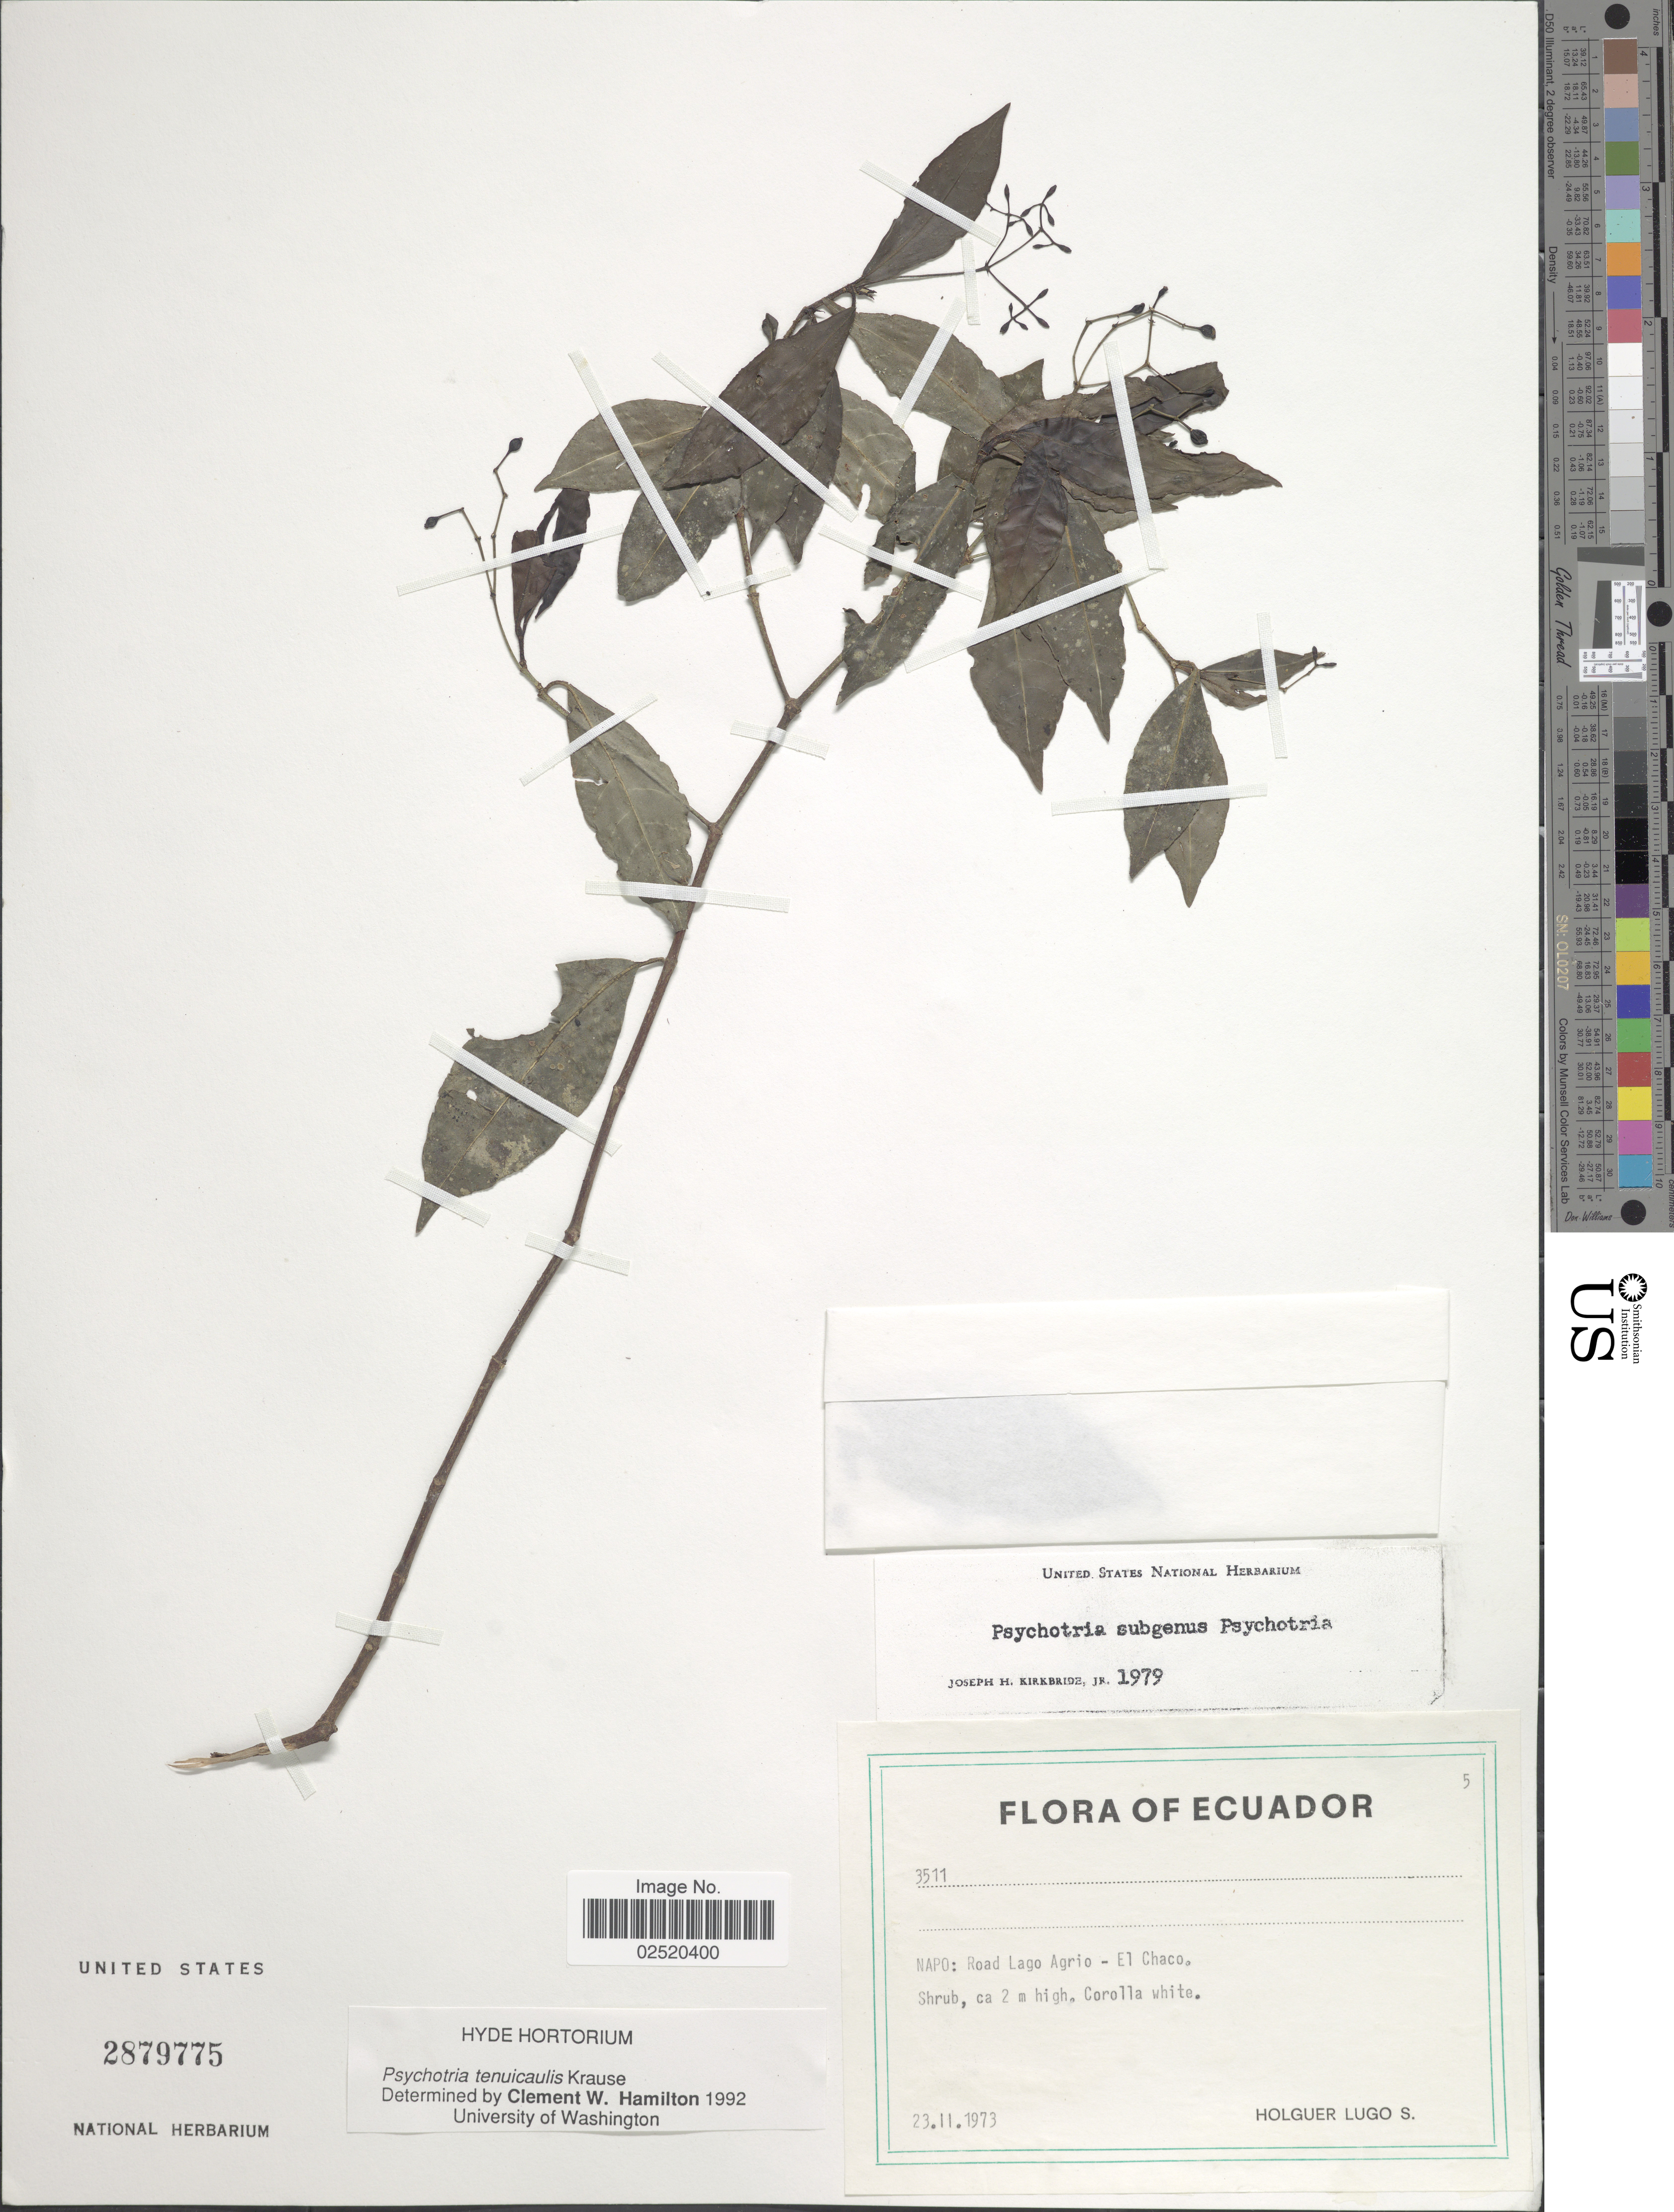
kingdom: Plantae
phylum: Tracheophyta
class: Magnoliopsida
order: Gentianales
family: Rubiaceae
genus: Psychotria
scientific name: Psychotria tenuicaulis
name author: K. Krause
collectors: H. Lugo S.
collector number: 3511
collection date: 1973-02-23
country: Ecuador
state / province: Napo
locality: Road Lago Agrio - El Chaco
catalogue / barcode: US 2879775